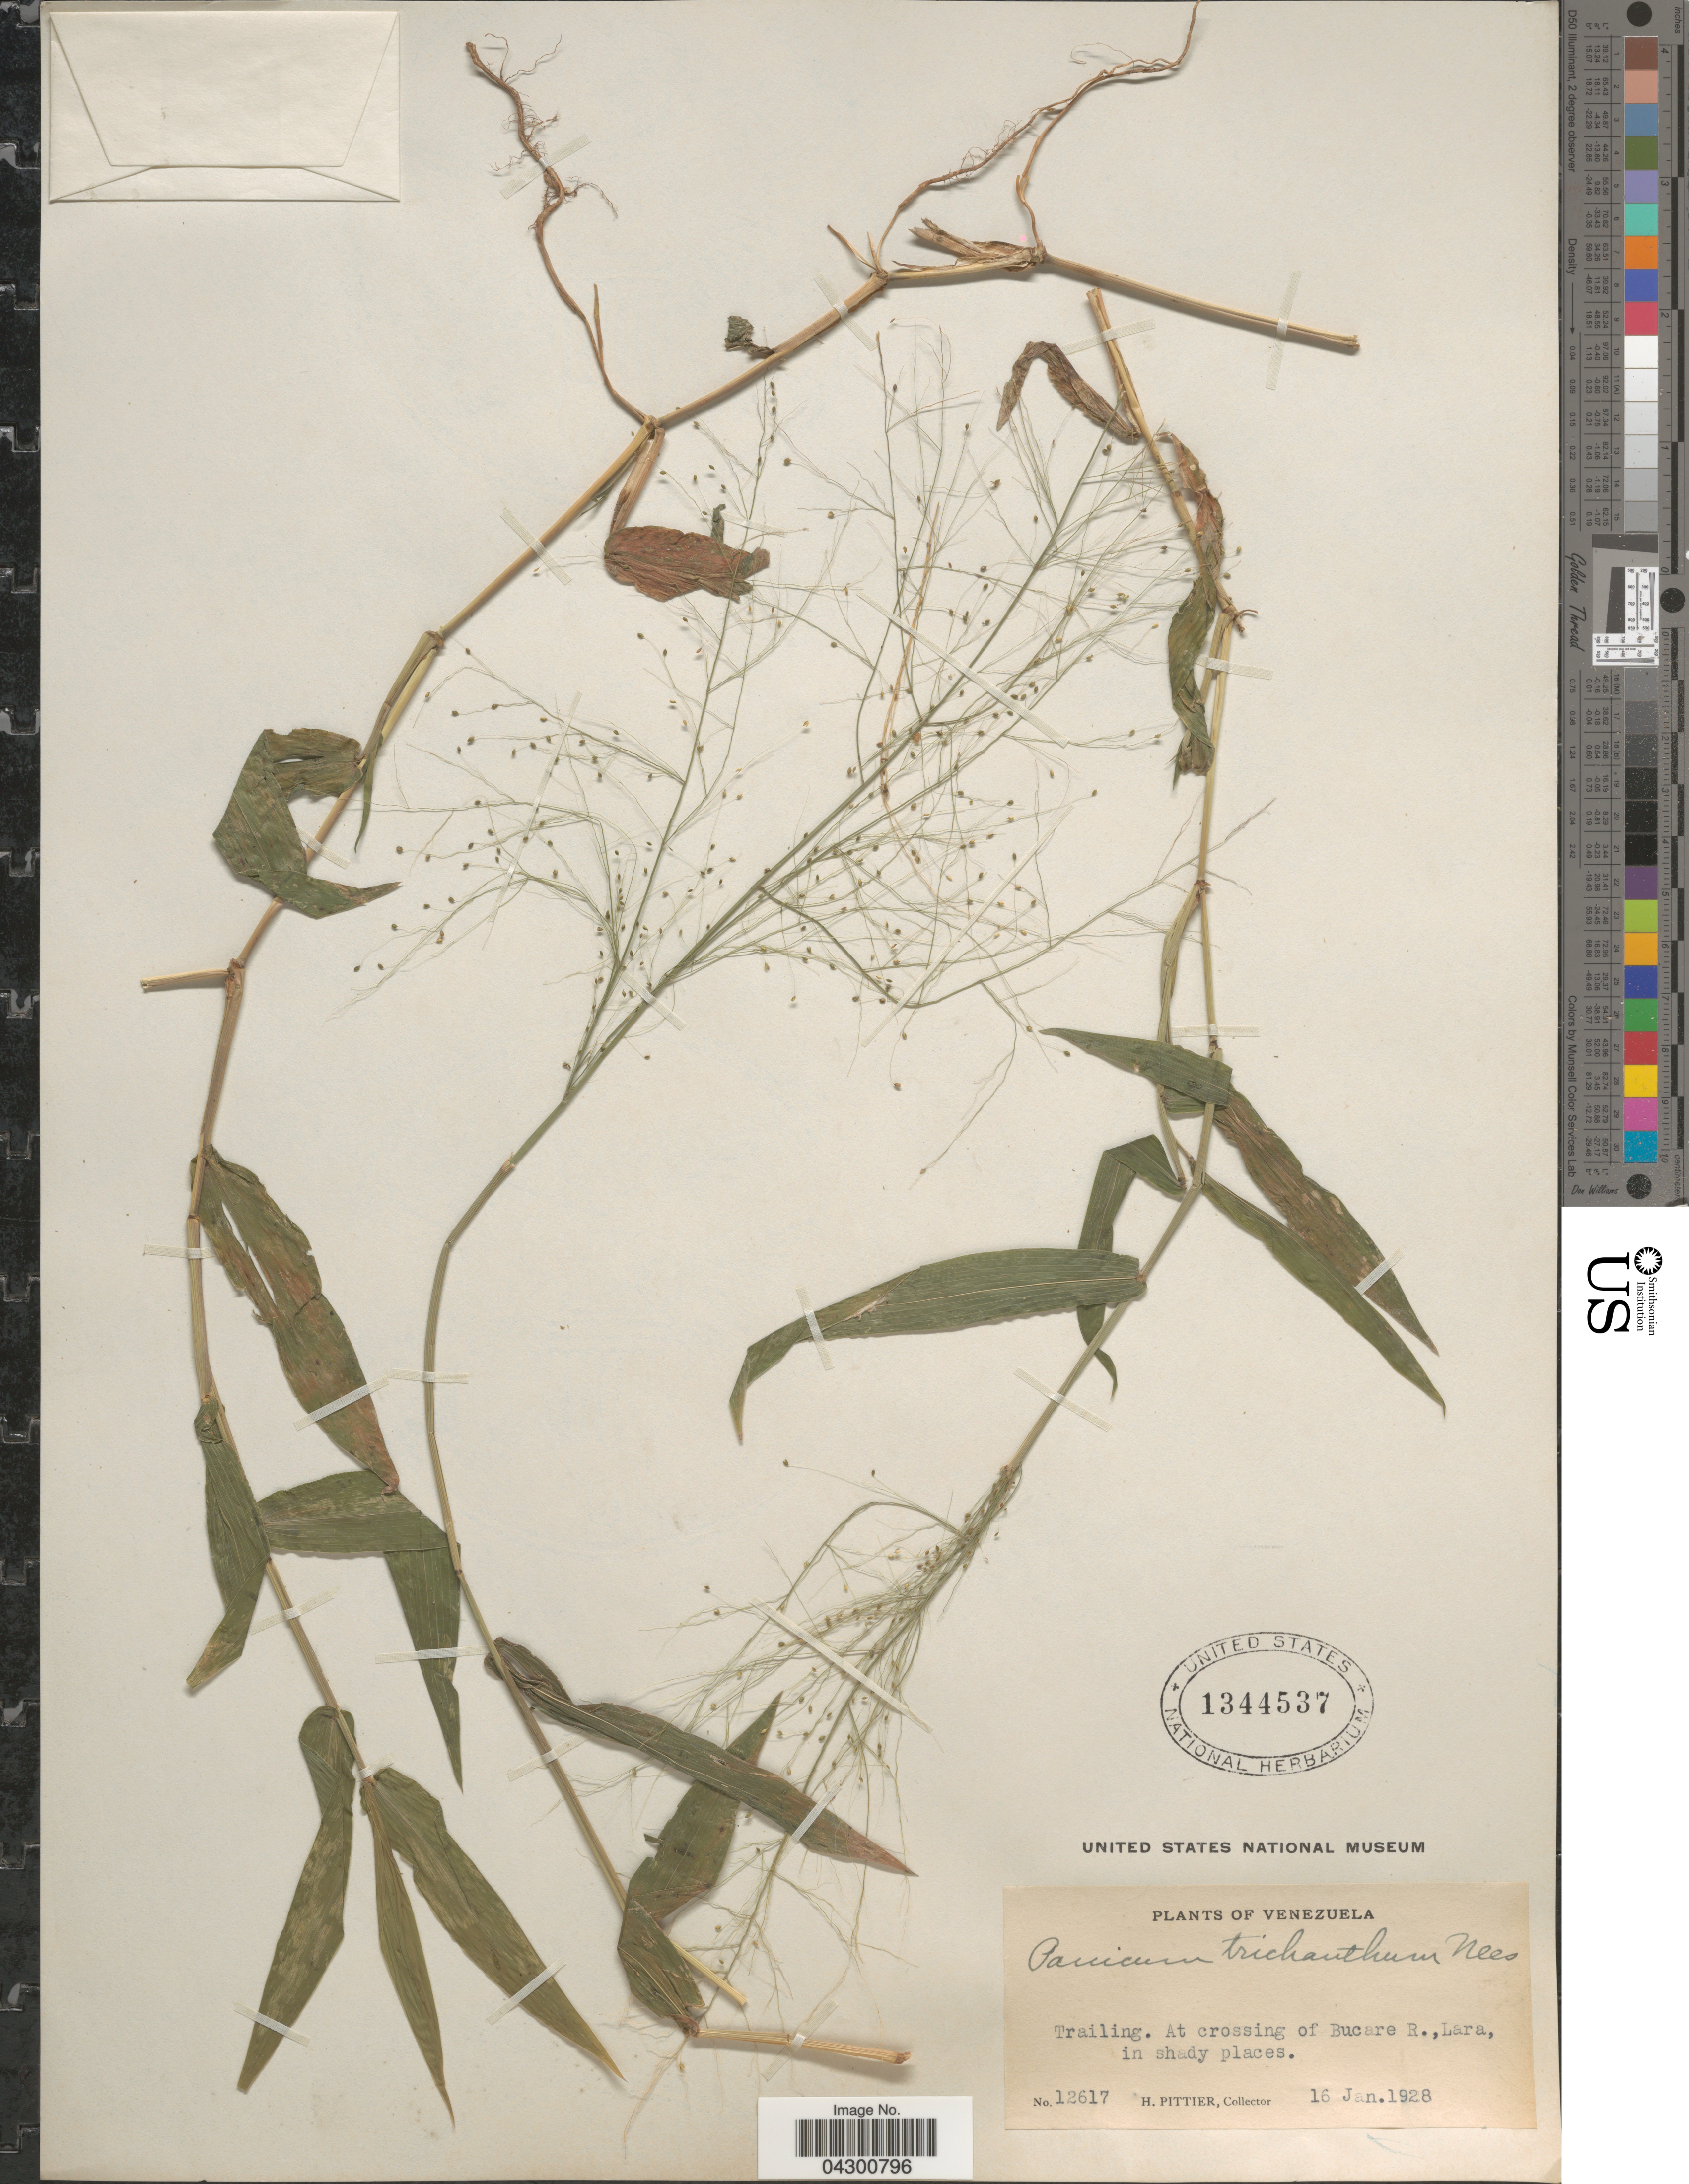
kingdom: Plantae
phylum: Tracheophyta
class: Liliopsida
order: Poales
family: Poaceae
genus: Panicum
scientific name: Panicum trichanthum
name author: Nees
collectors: H. F. Pittier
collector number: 12617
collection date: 1928-01-16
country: Venezuela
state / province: Lara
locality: Trailing. At crossing of Bucare R., in shady places.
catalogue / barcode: US 1344537